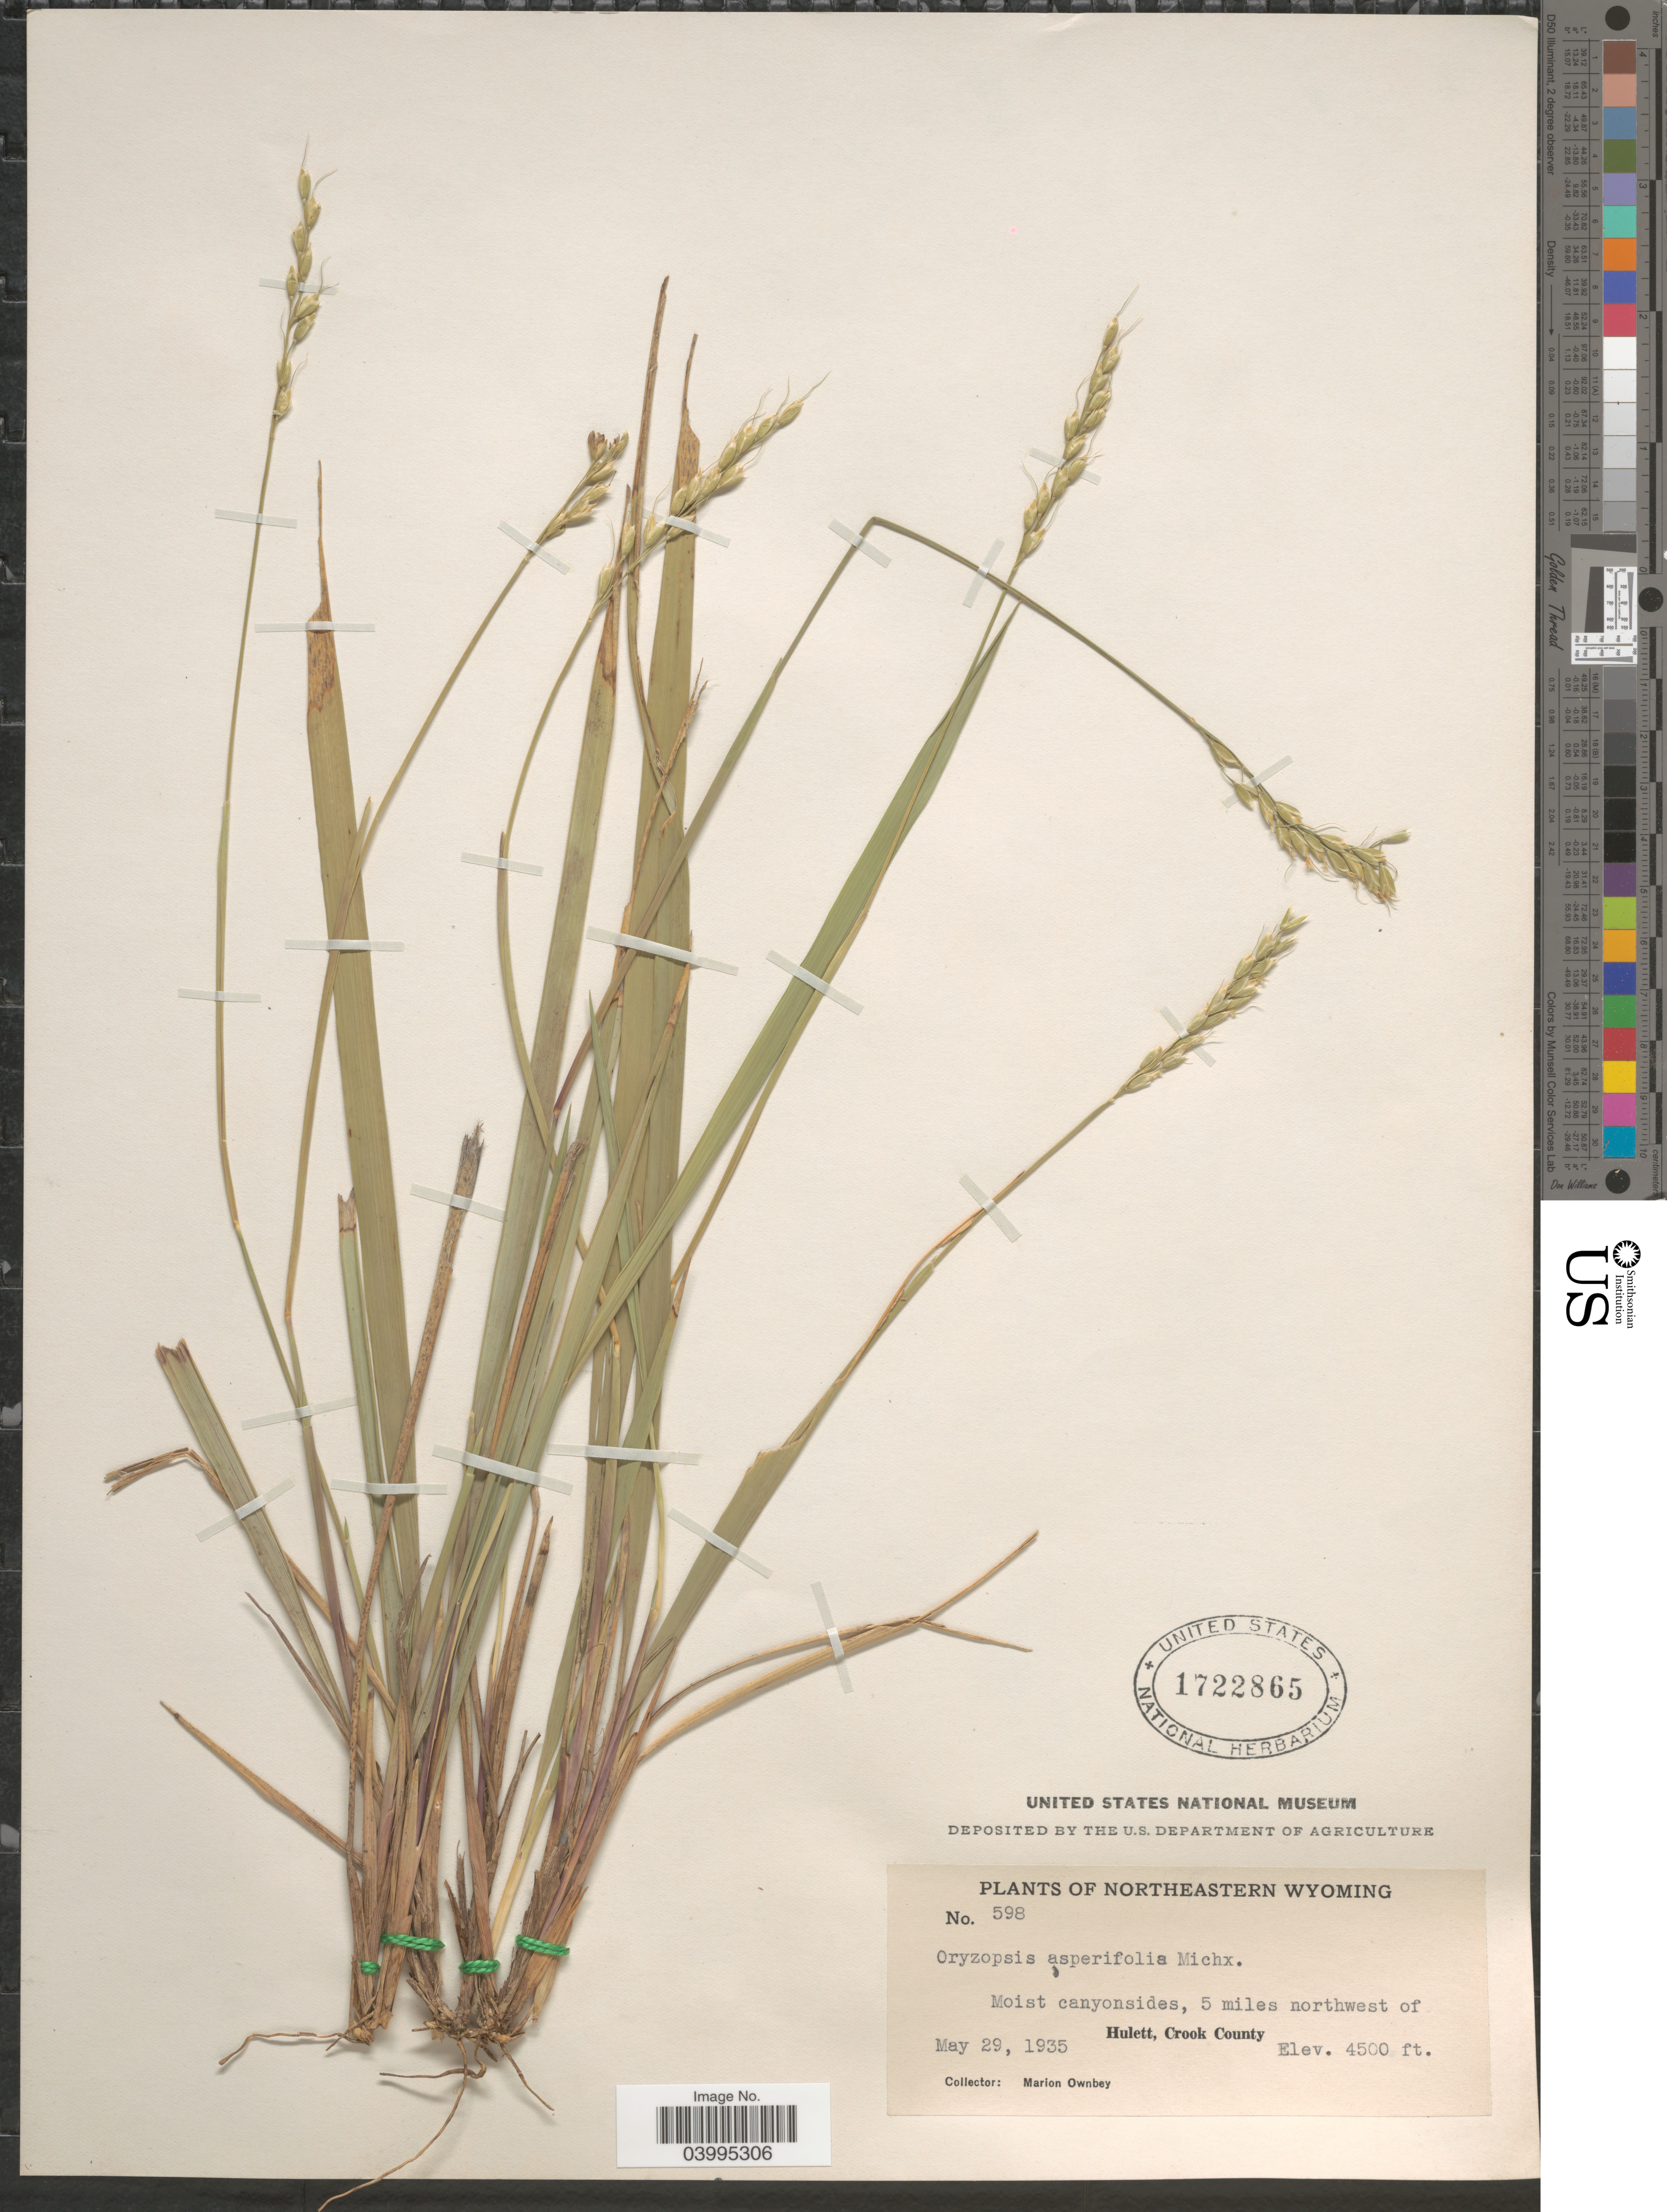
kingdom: Plantae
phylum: Tracheophyta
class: Liliopsida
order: Poales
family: Poaceae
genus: Oryzopsis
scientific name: Oryzopsis asperifolia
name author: Michx.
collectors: M. Ownbey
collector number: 598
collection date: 1935-05-29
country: United States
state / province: Wyoming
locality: Northeastern Wyoming. Moist canyonsides, 5 miles northwest of Hulett, Crook County.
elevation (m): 1372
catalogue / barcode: US 1722865